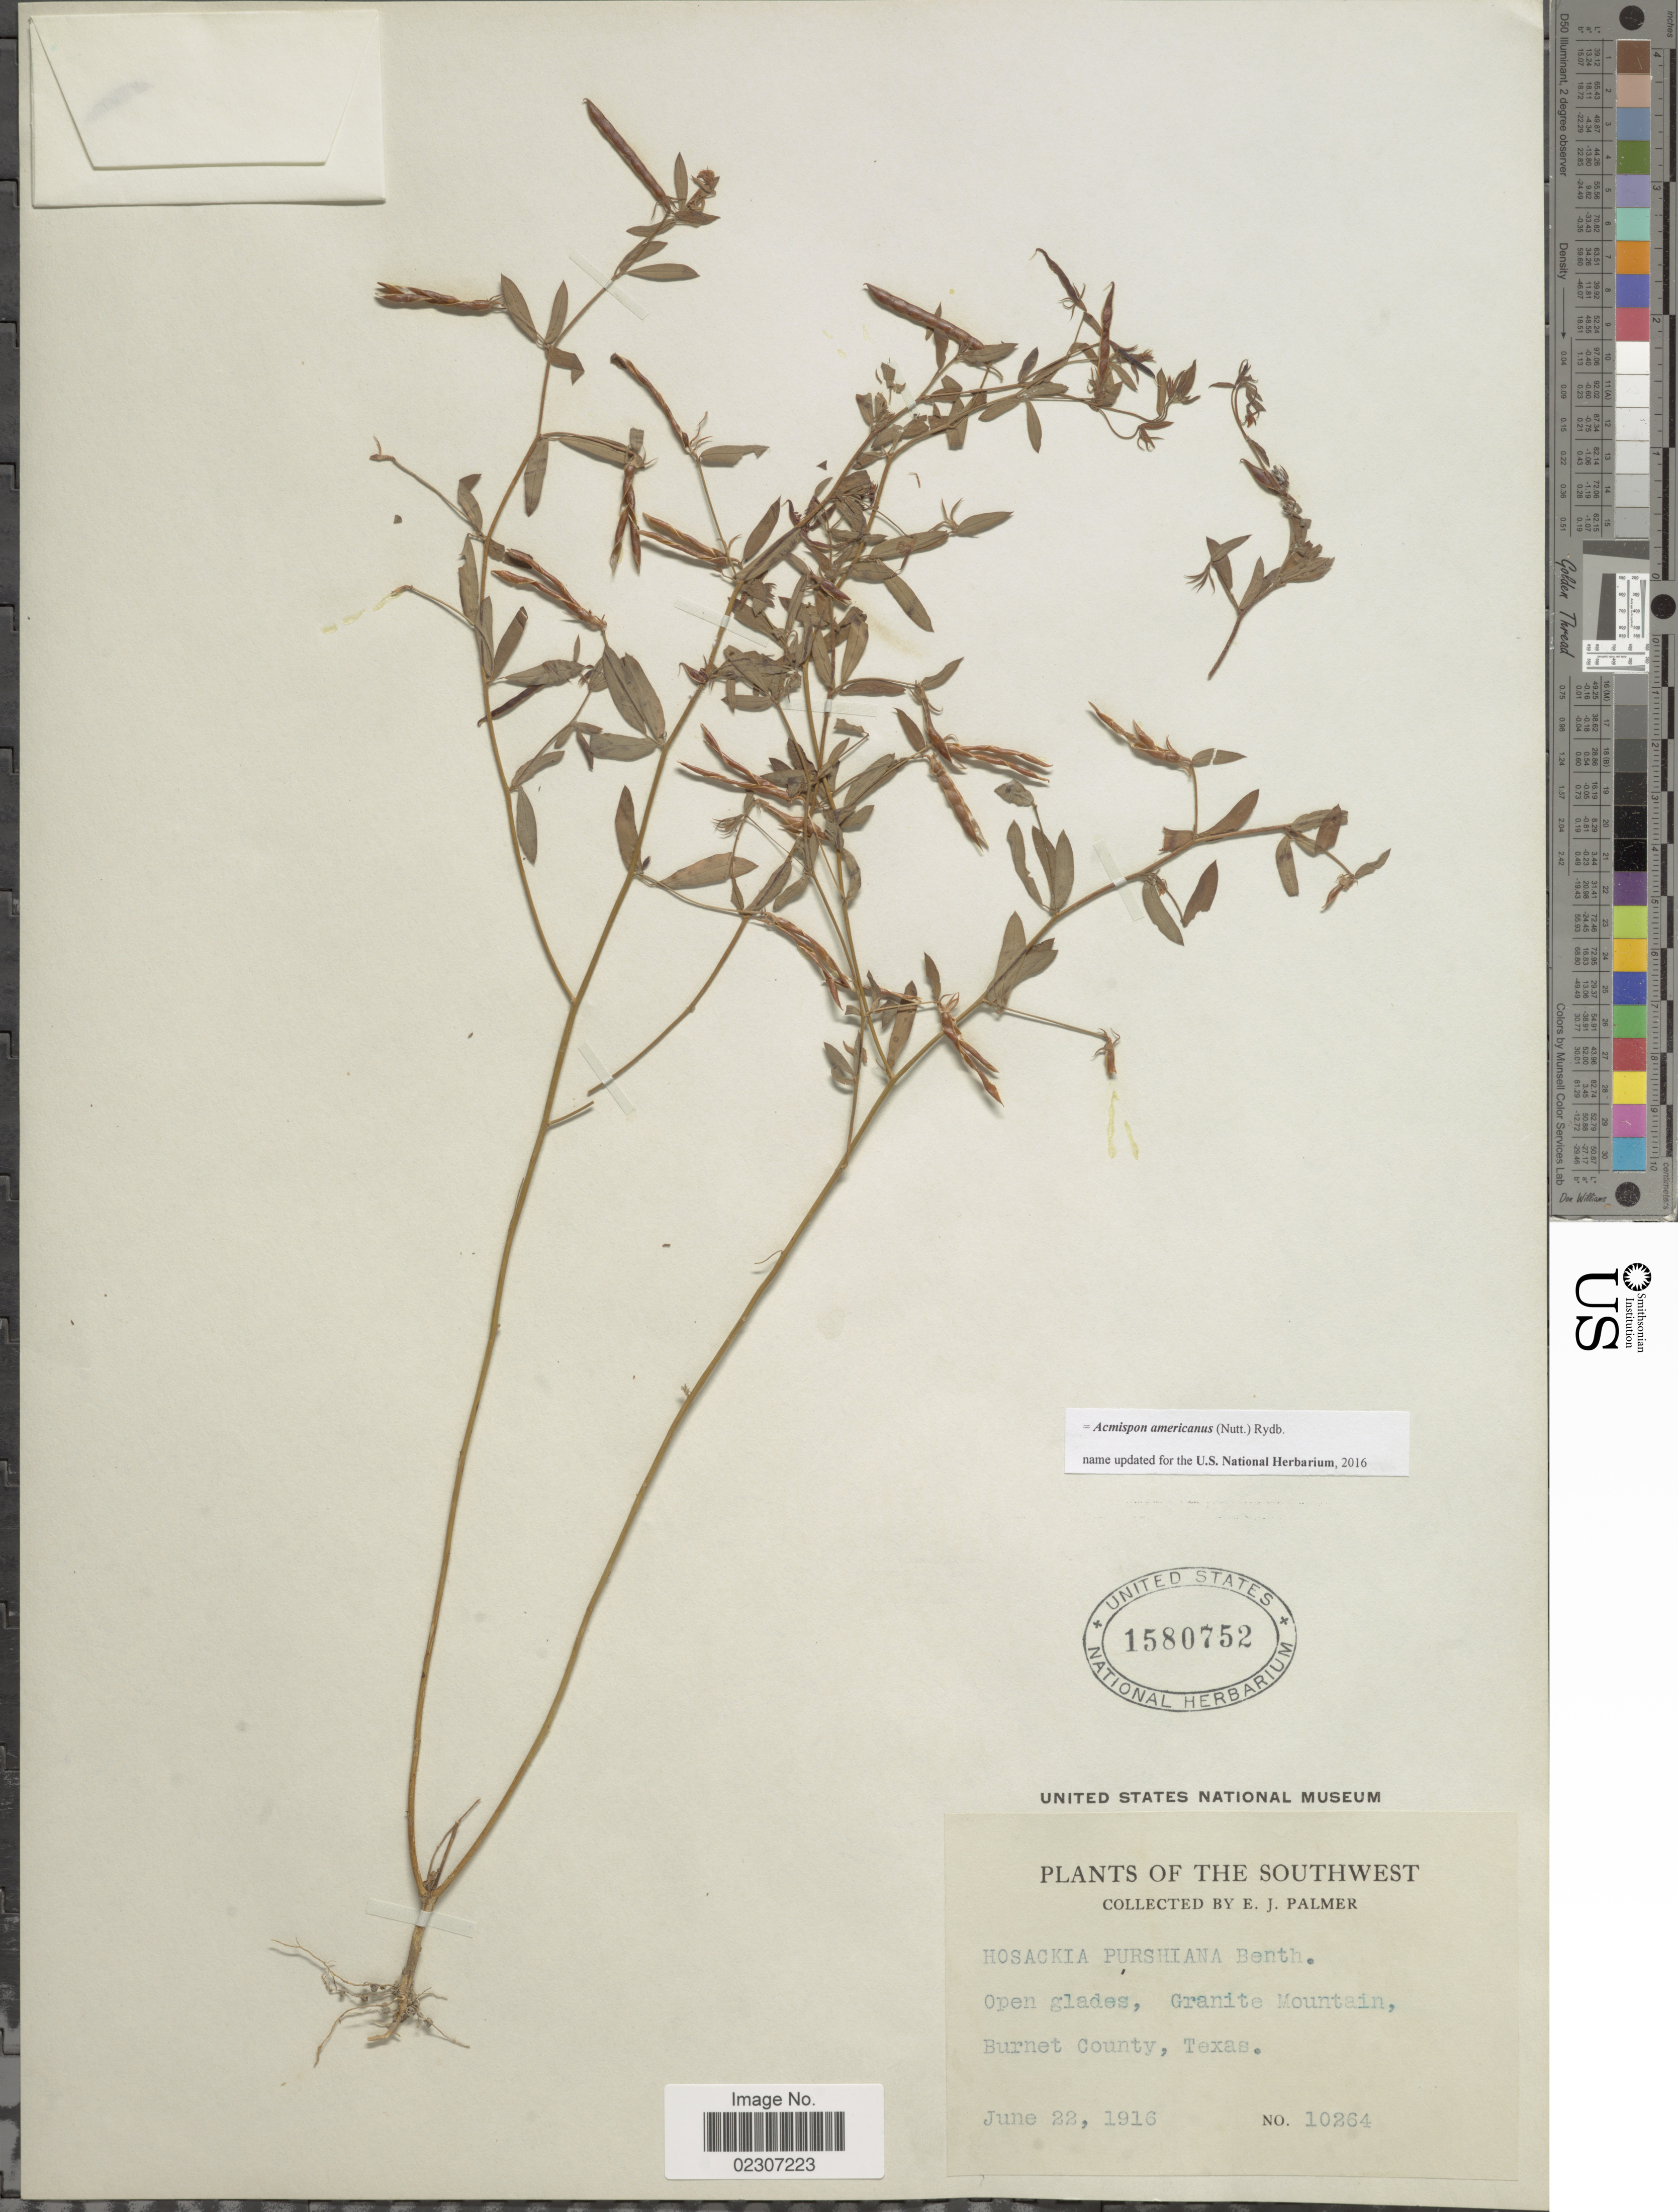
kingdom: Plantae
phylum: Tracheophyta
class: Magnoliopsida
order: Fabales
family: Fabaceae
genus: Acmispon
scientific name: Acmispon americanus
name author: (Nutt.) Rydb.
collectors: E. J. Palmer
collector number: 10264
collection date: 1916-06-22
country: United States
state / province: Texas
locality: Granite Mountain, Burnet County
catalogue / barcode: US 1580752